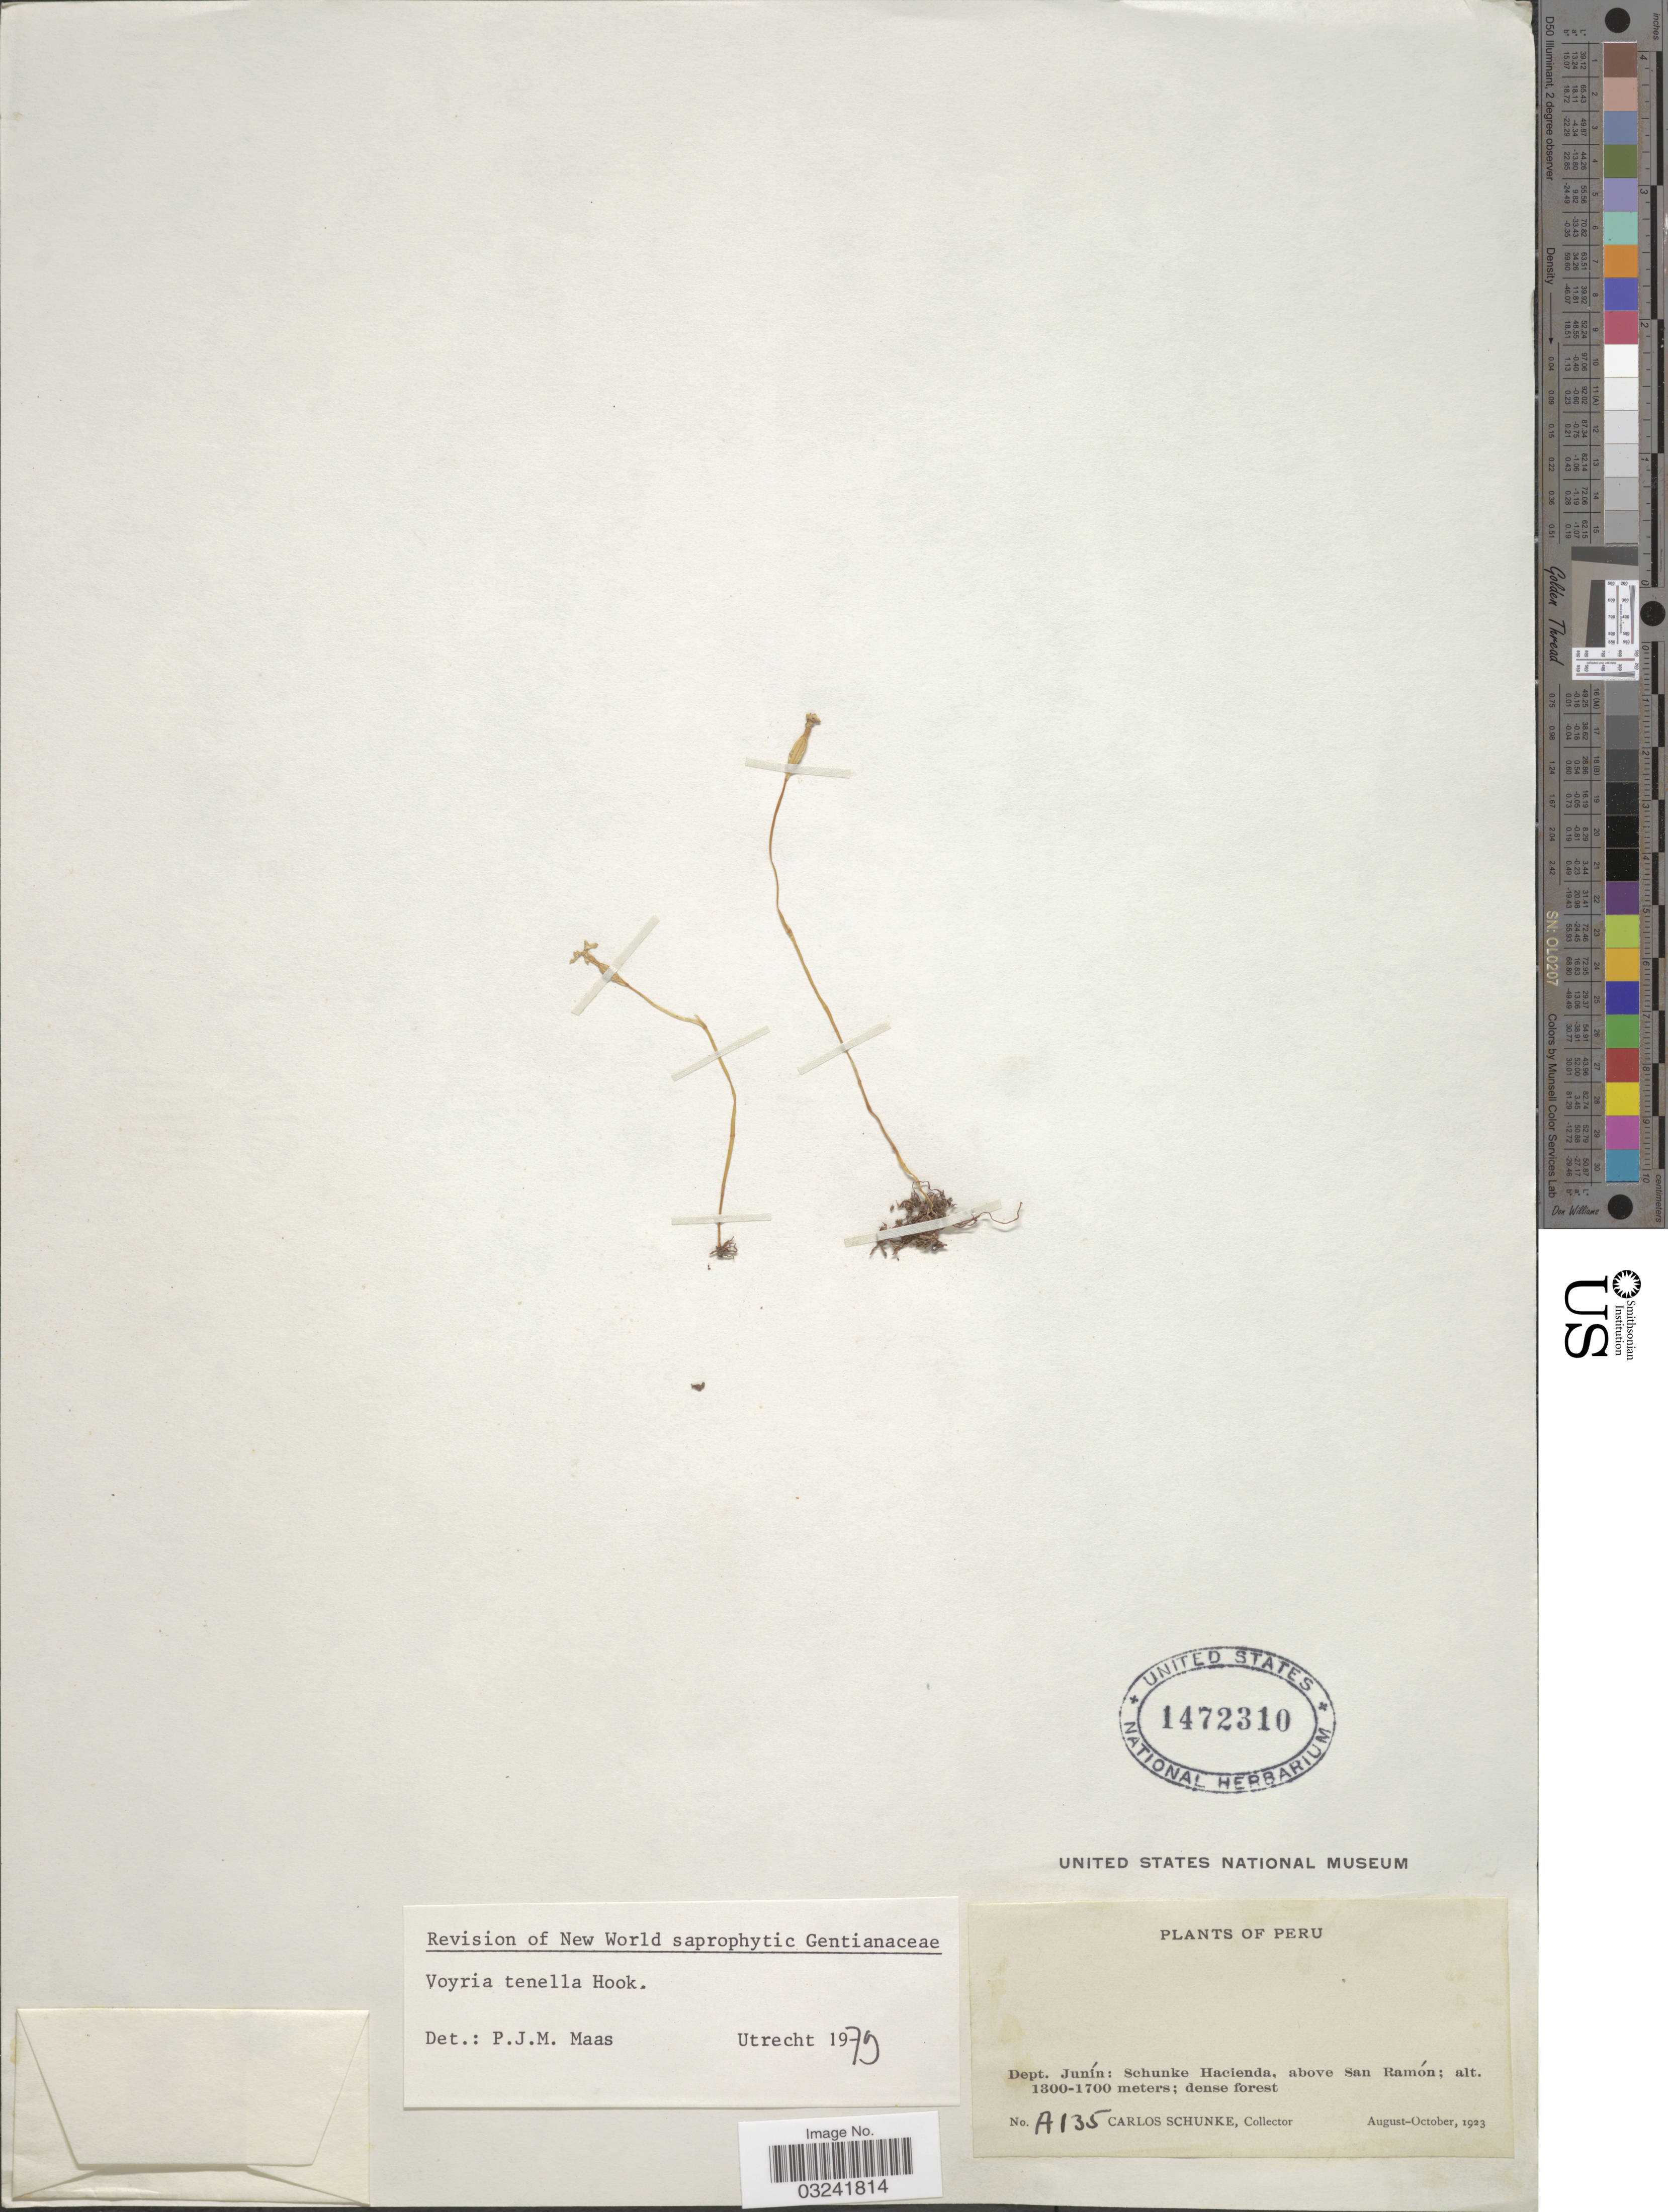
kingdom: Plantae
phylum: Tracheophyta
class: Magnoliopsida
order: Gentianales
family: Gentianaceae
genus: Voyria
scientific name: Voyria tenella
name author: Guilding ex Hook.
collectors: C. Schunke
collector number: A135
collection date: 1923-08/1923-10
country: Peru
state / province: Junín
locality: Schunke Hacienda, above San Ramón.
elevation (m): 1300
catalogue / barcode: US 1472310